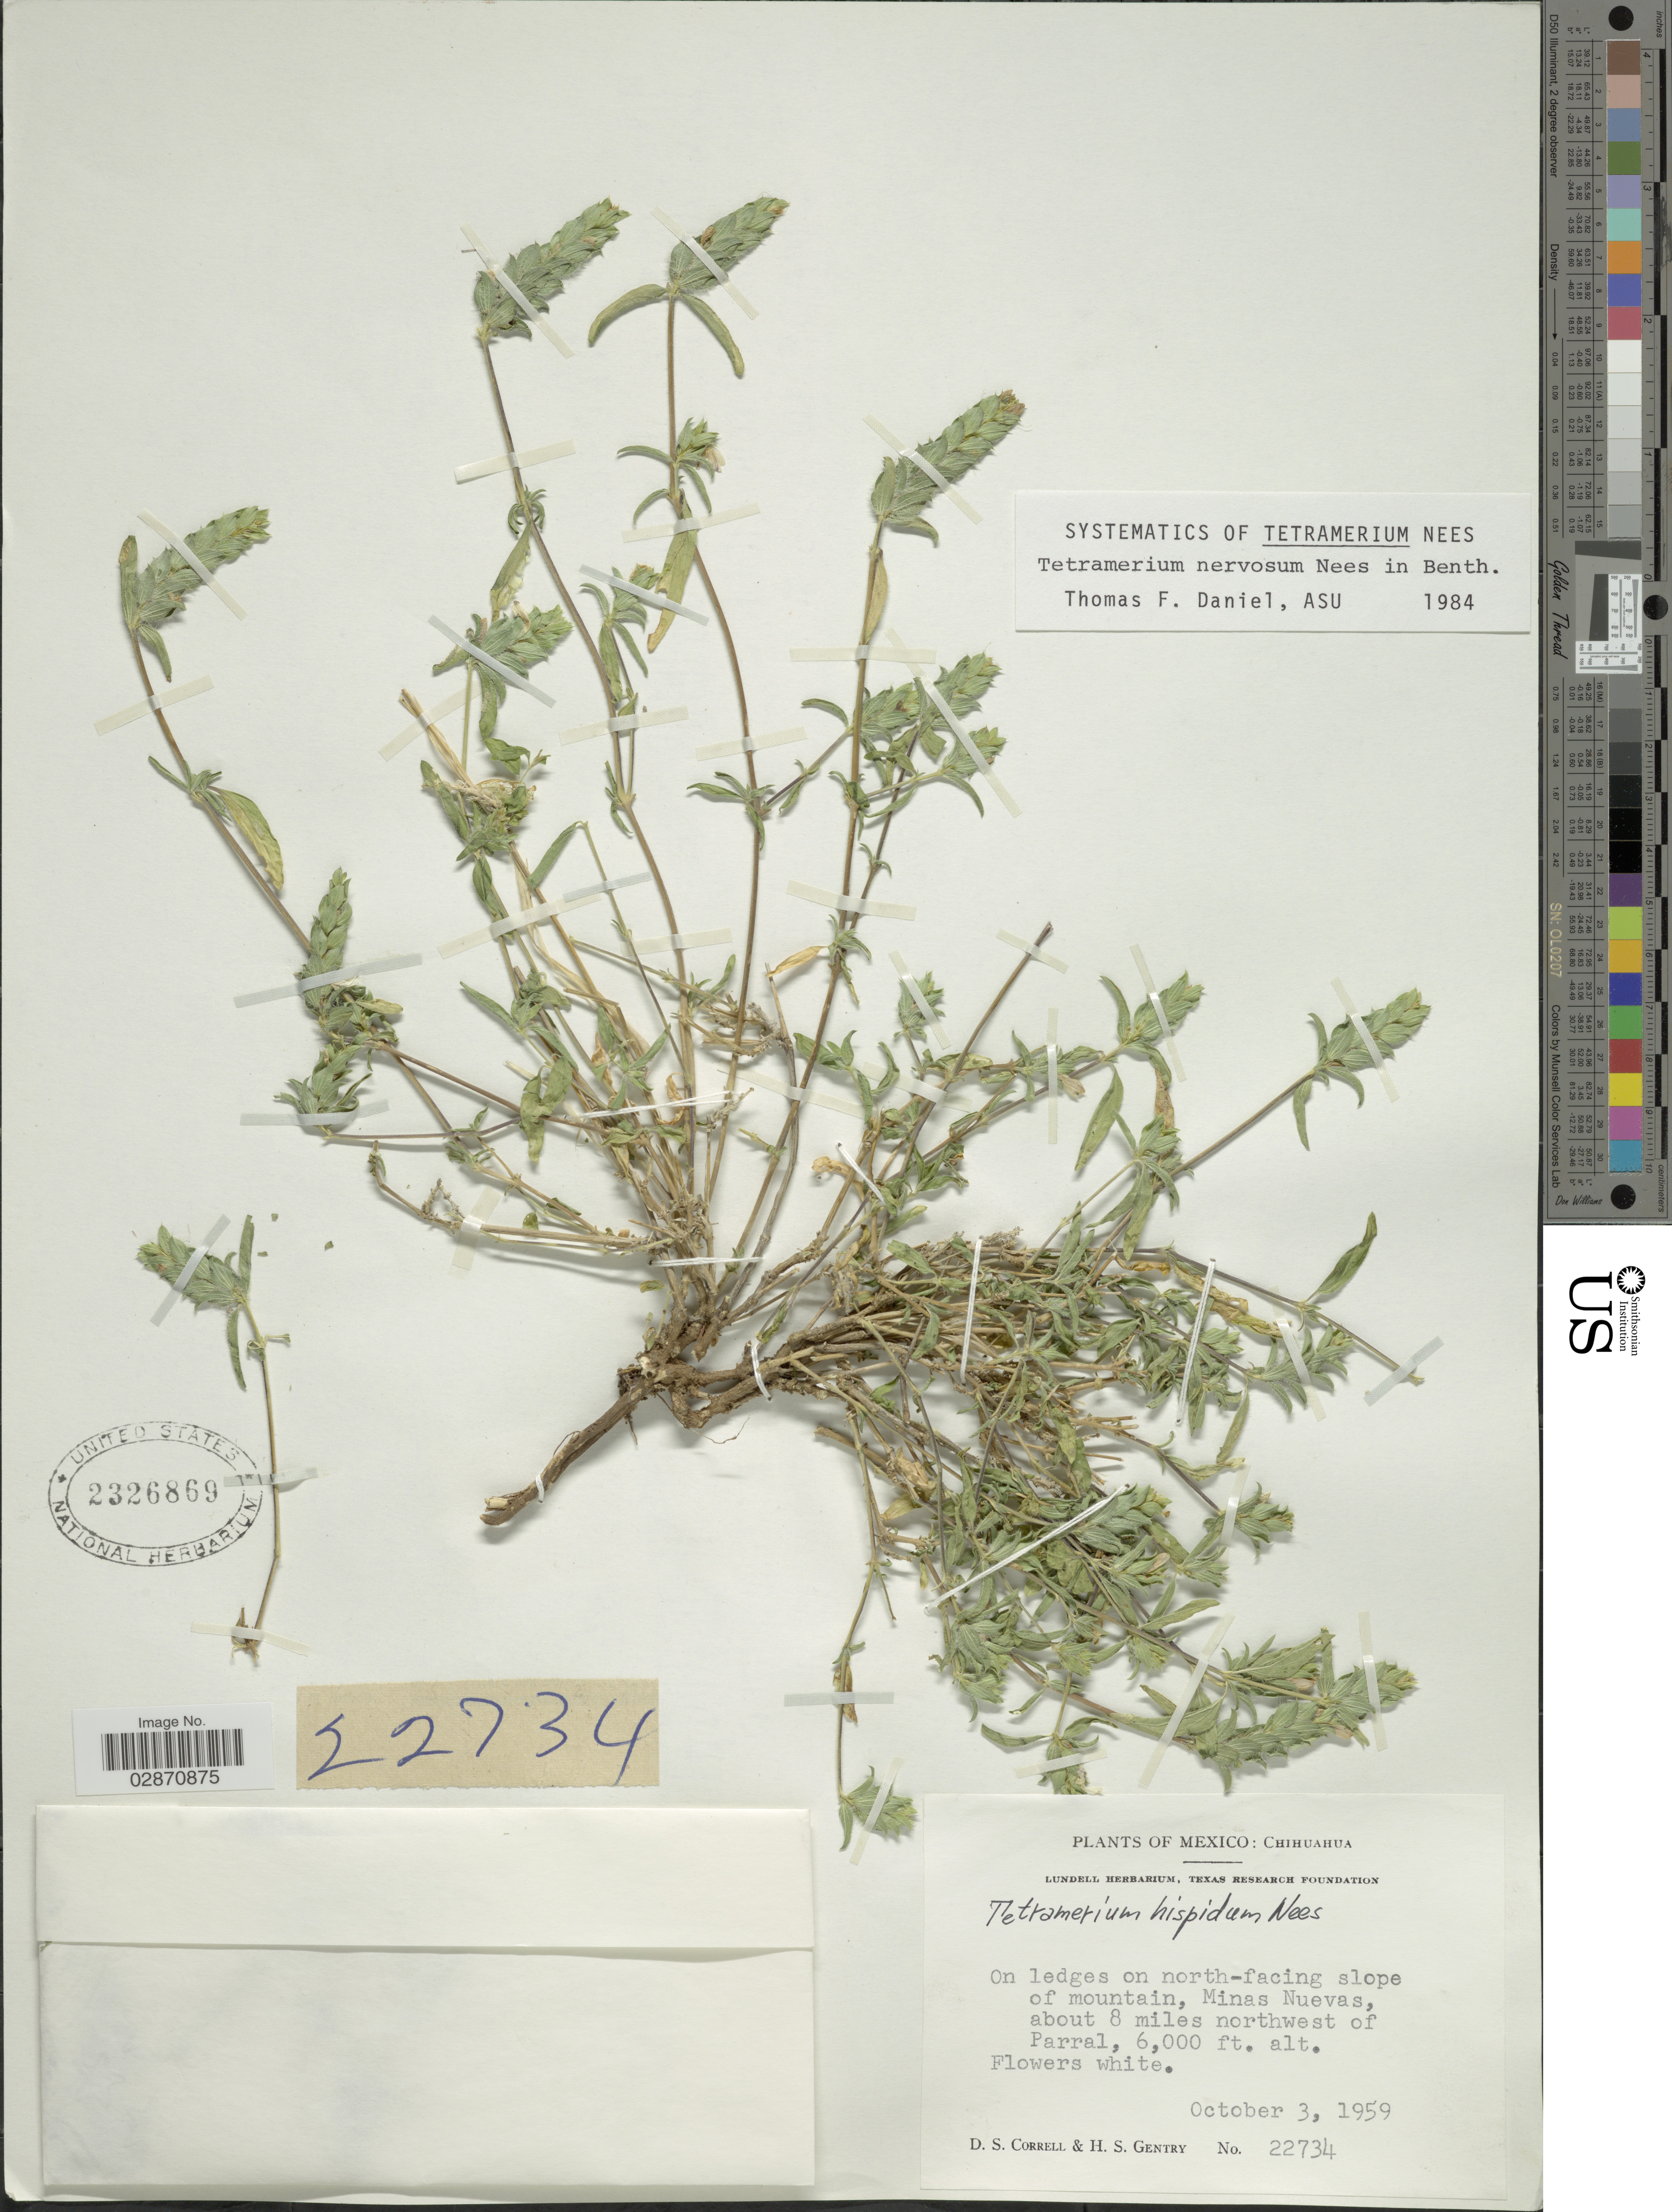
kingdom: Plantae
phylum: Tracheophyta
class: Magnoliopsida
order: Lamiales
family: Acanthaceae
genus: Tetramerium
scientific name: Tetramerium nervosum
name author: Nees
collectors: D. S. Correll & H. S. Gentry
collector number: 22734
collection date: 1959-10-03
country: Mexico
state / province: Chihuahua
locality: Minas Nuevas, about 8 miles northwest of Parral.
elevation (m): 1829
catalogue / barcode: US 2326869